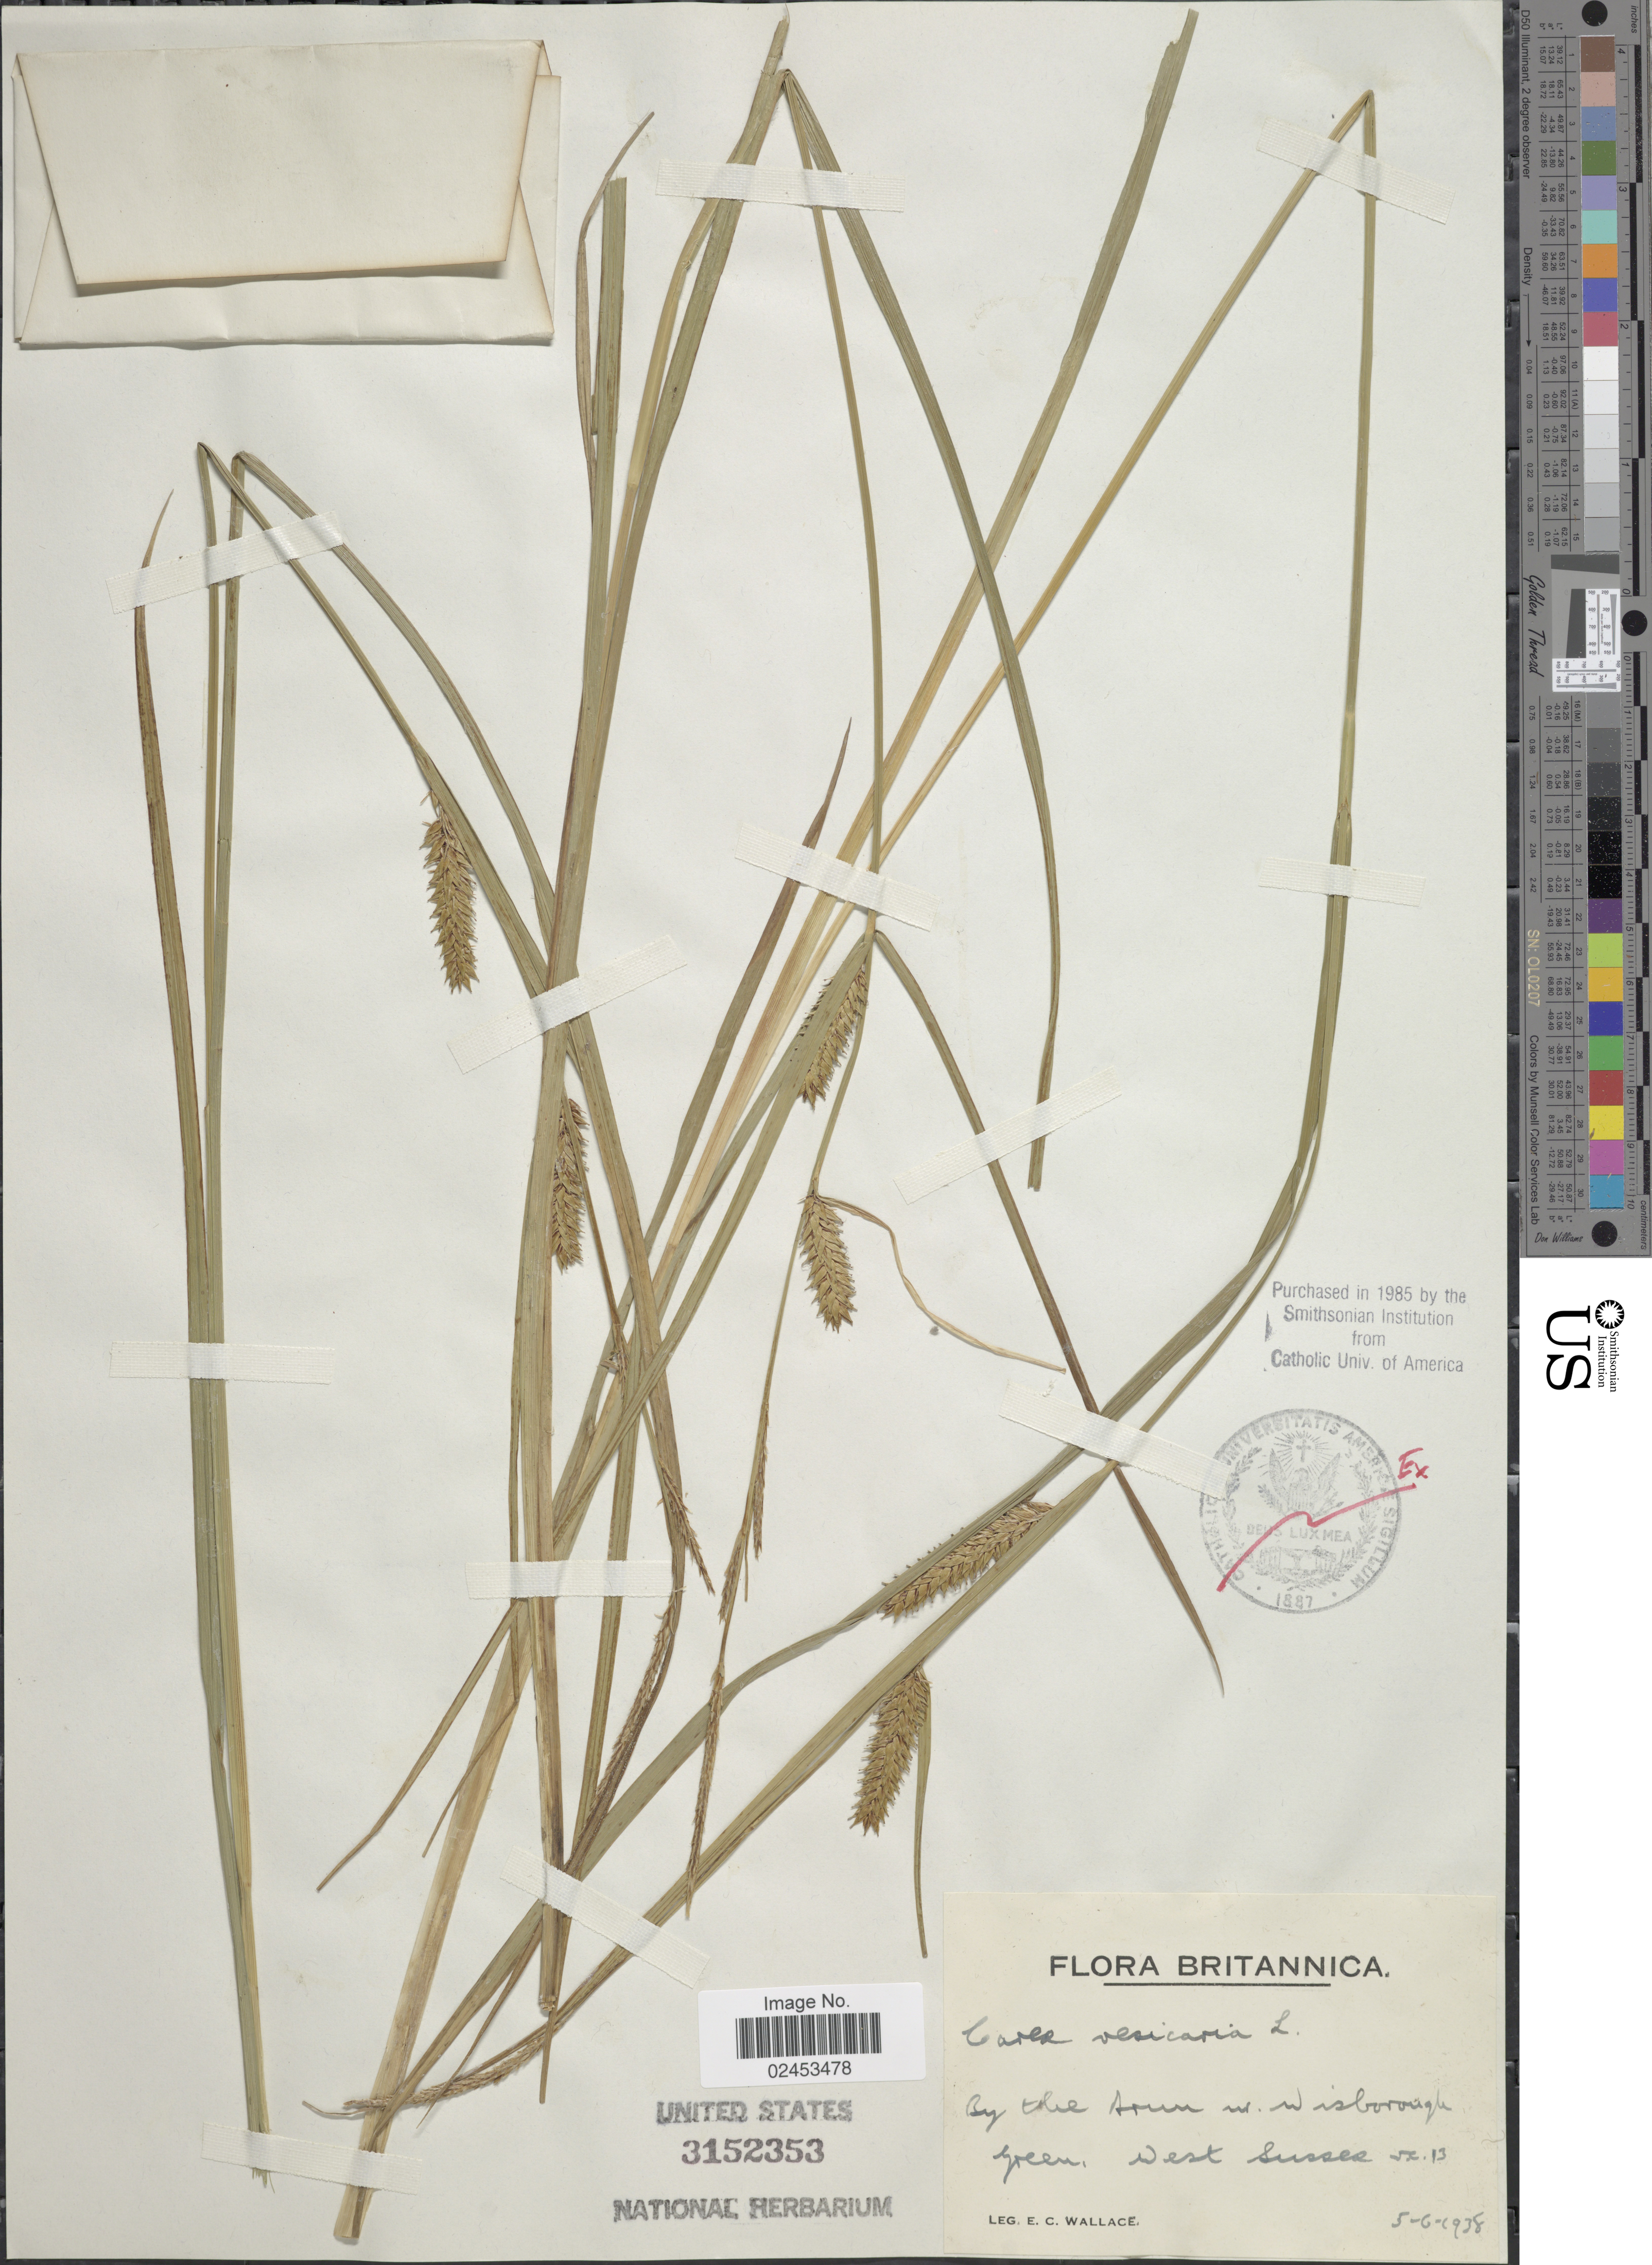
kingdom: Plantae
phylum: Tracheophyta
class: Liliopsida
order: Poales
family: Cyperaceae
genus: Carex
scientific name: Carex vesicaria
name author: L.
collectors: E. C. Wallace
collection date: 1938-06-05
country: United Kingdom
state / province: England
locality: Britannica. West Sussex, vc. 13.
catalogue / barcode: US 3152353